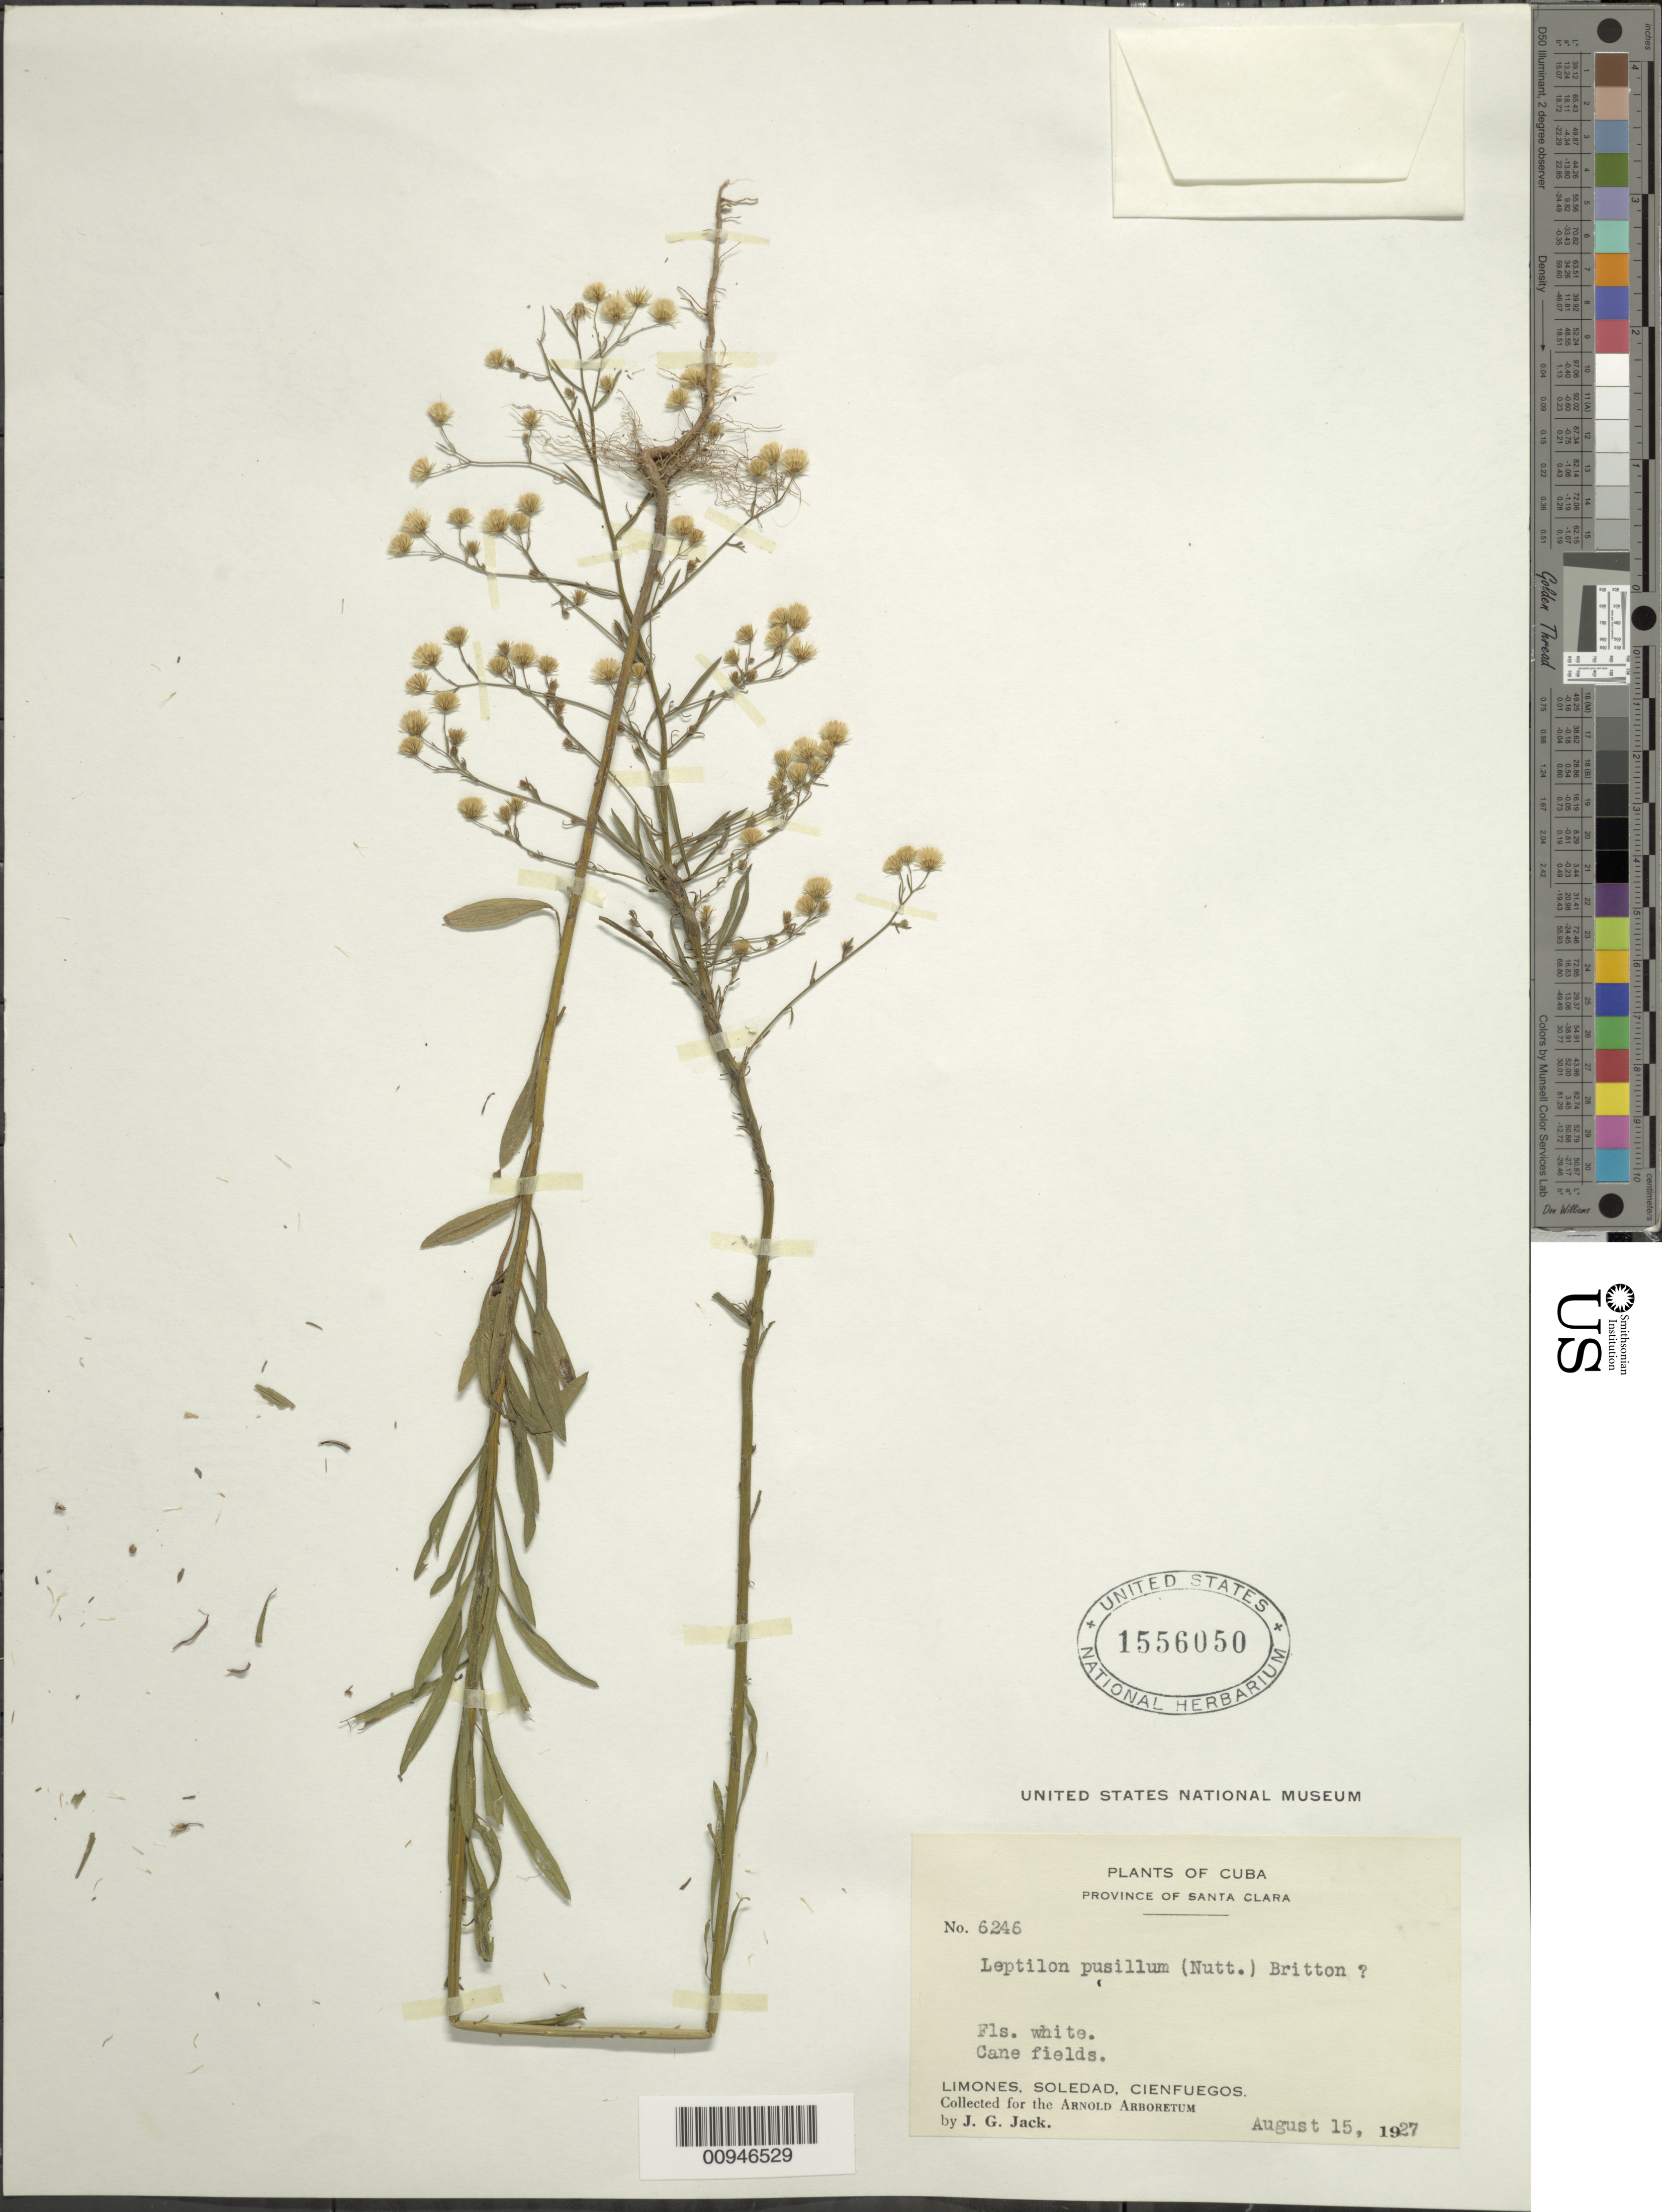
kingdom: Plantae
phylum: Tracheophyta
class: Magnoliopsida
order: Asterales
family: Asteraceae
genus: Conyza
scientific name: Conyza canadensis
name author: (L.) Cronq.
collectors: J. G. Jack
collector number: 6246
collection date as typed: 15 Aug 1927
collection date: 1927-08-15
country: Cuba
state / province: Cienfuegos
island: Cuba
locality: Cienfuegos, Limones, Soledad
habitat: Cane fields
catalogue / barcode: US 1556050